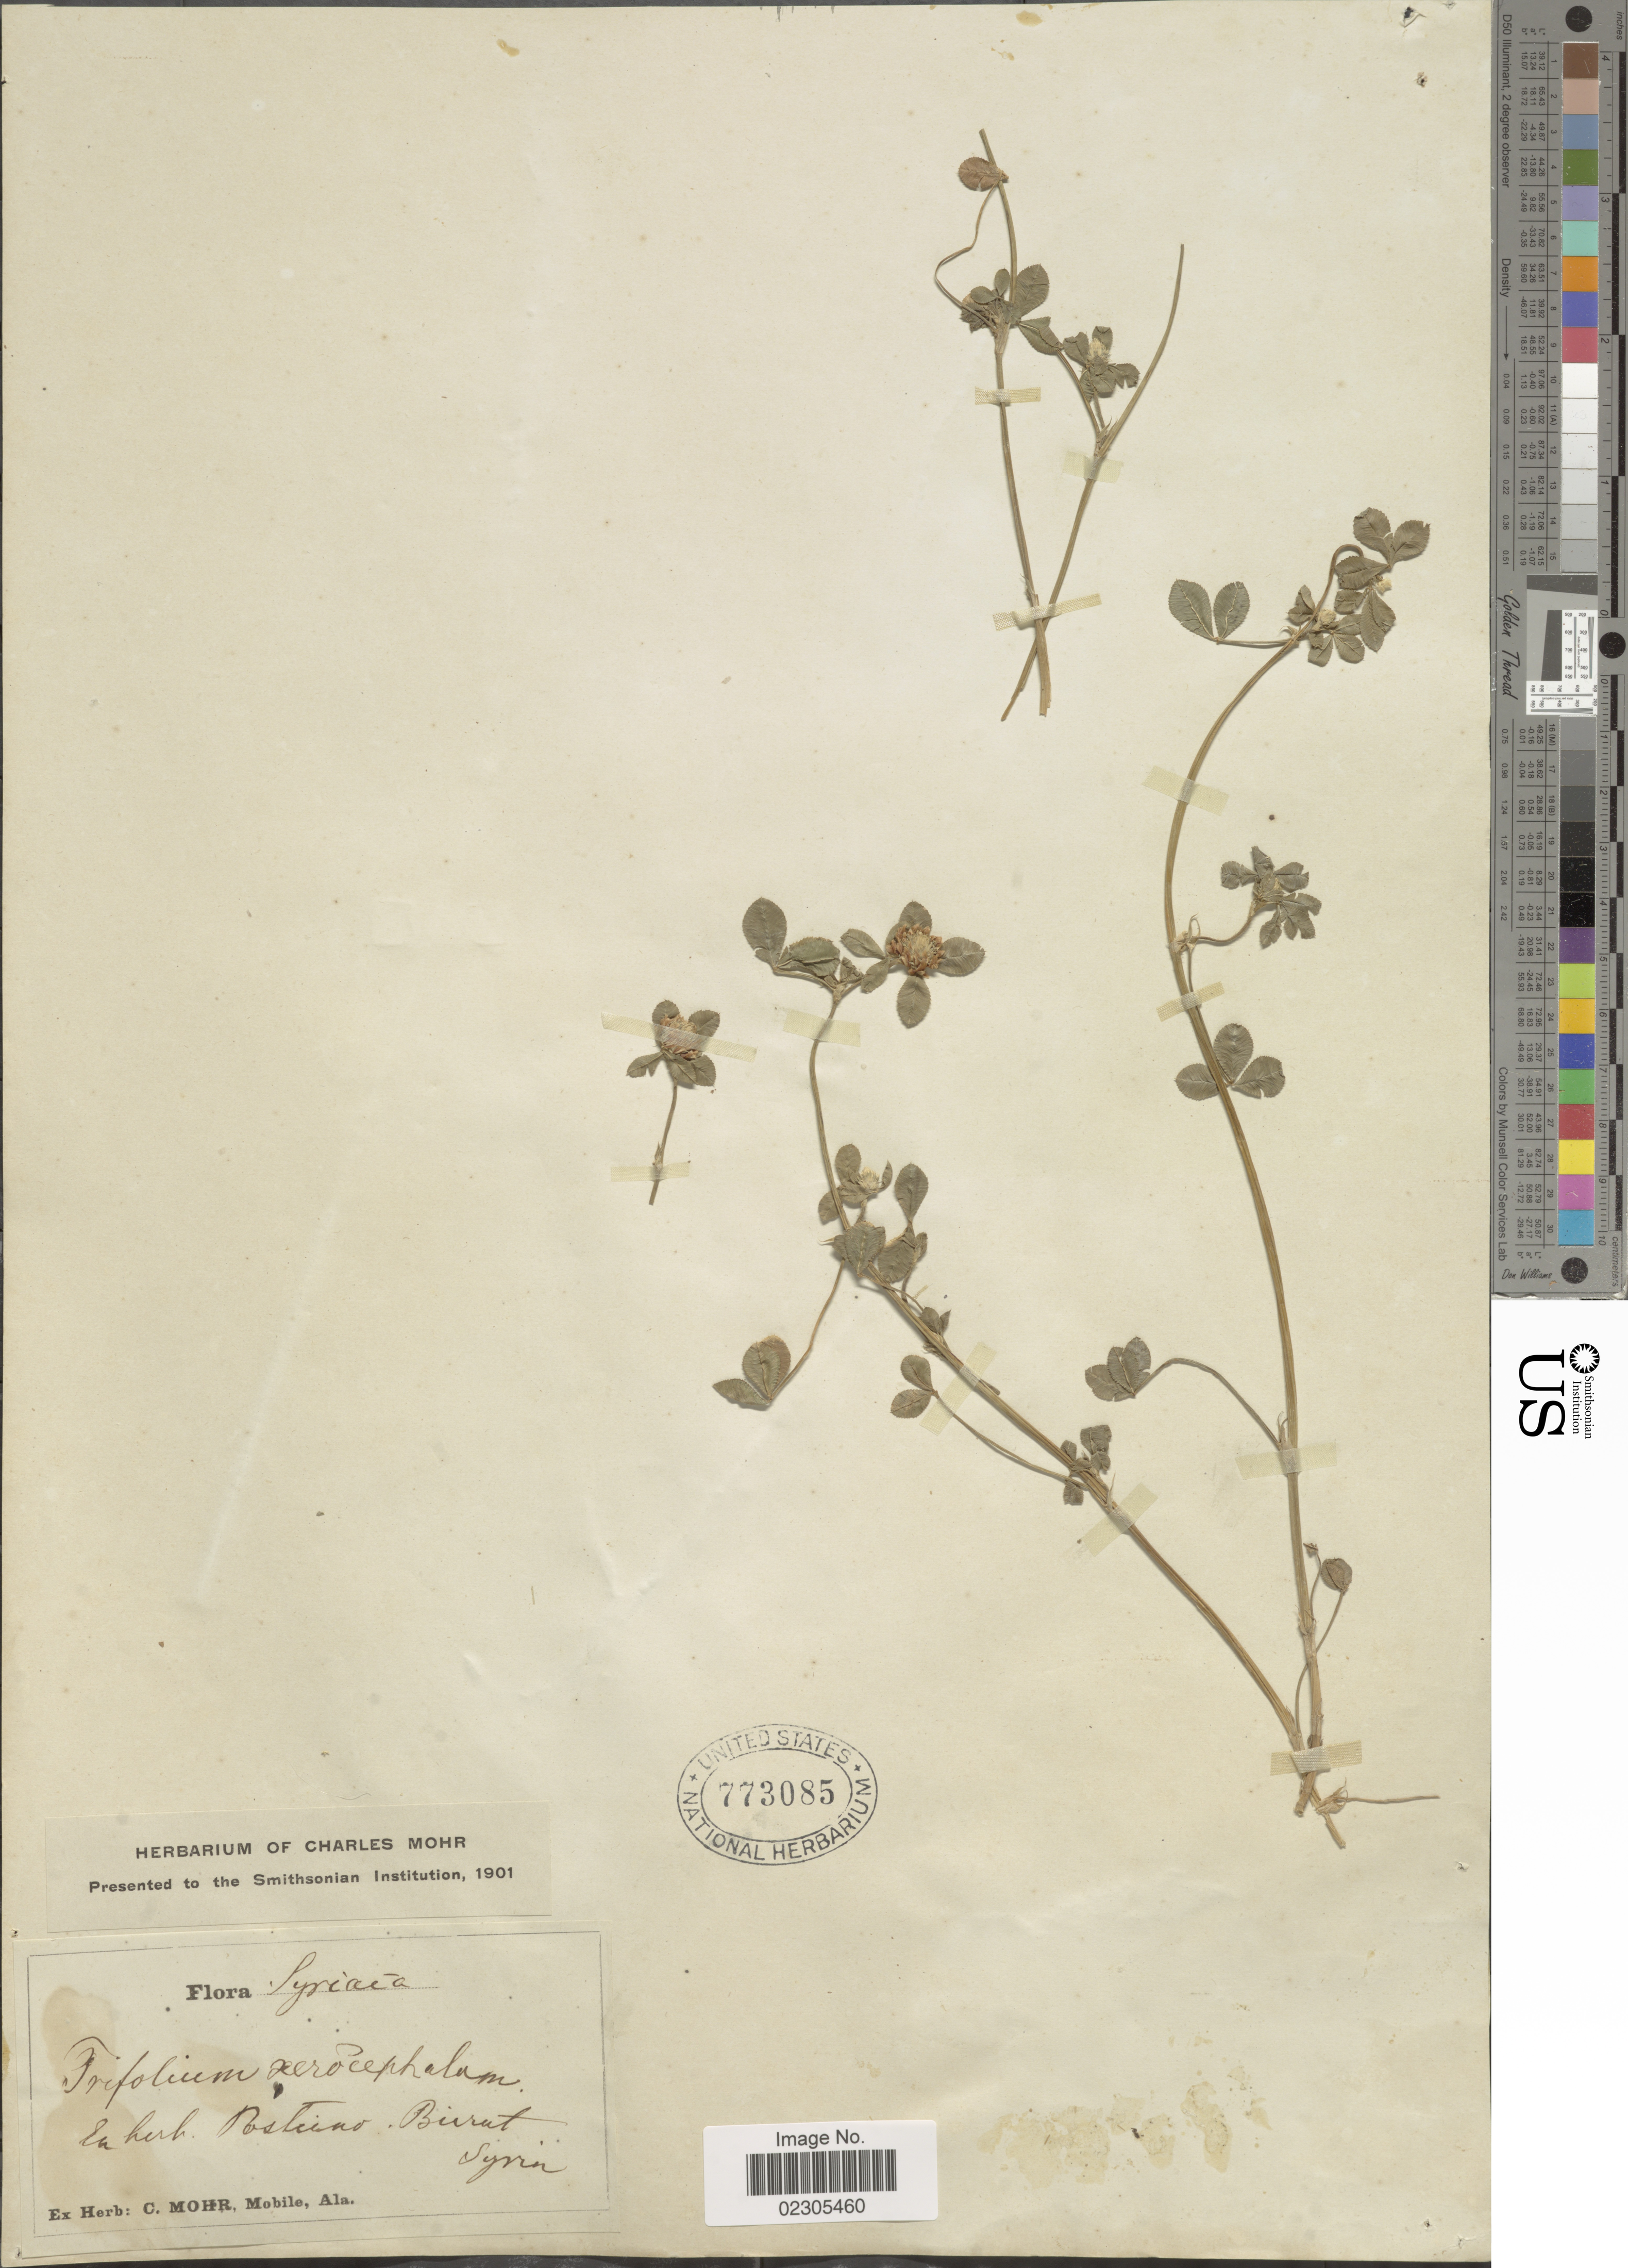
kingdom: Plantae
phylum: Tracheophyta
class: Magnoliopsida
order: Fabales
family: Fabaceae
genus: Trifolium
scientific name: Trifolium xerocephalum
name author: Fenzl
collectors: ex herb. C. Mohr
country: Syria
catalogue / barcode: US 773085